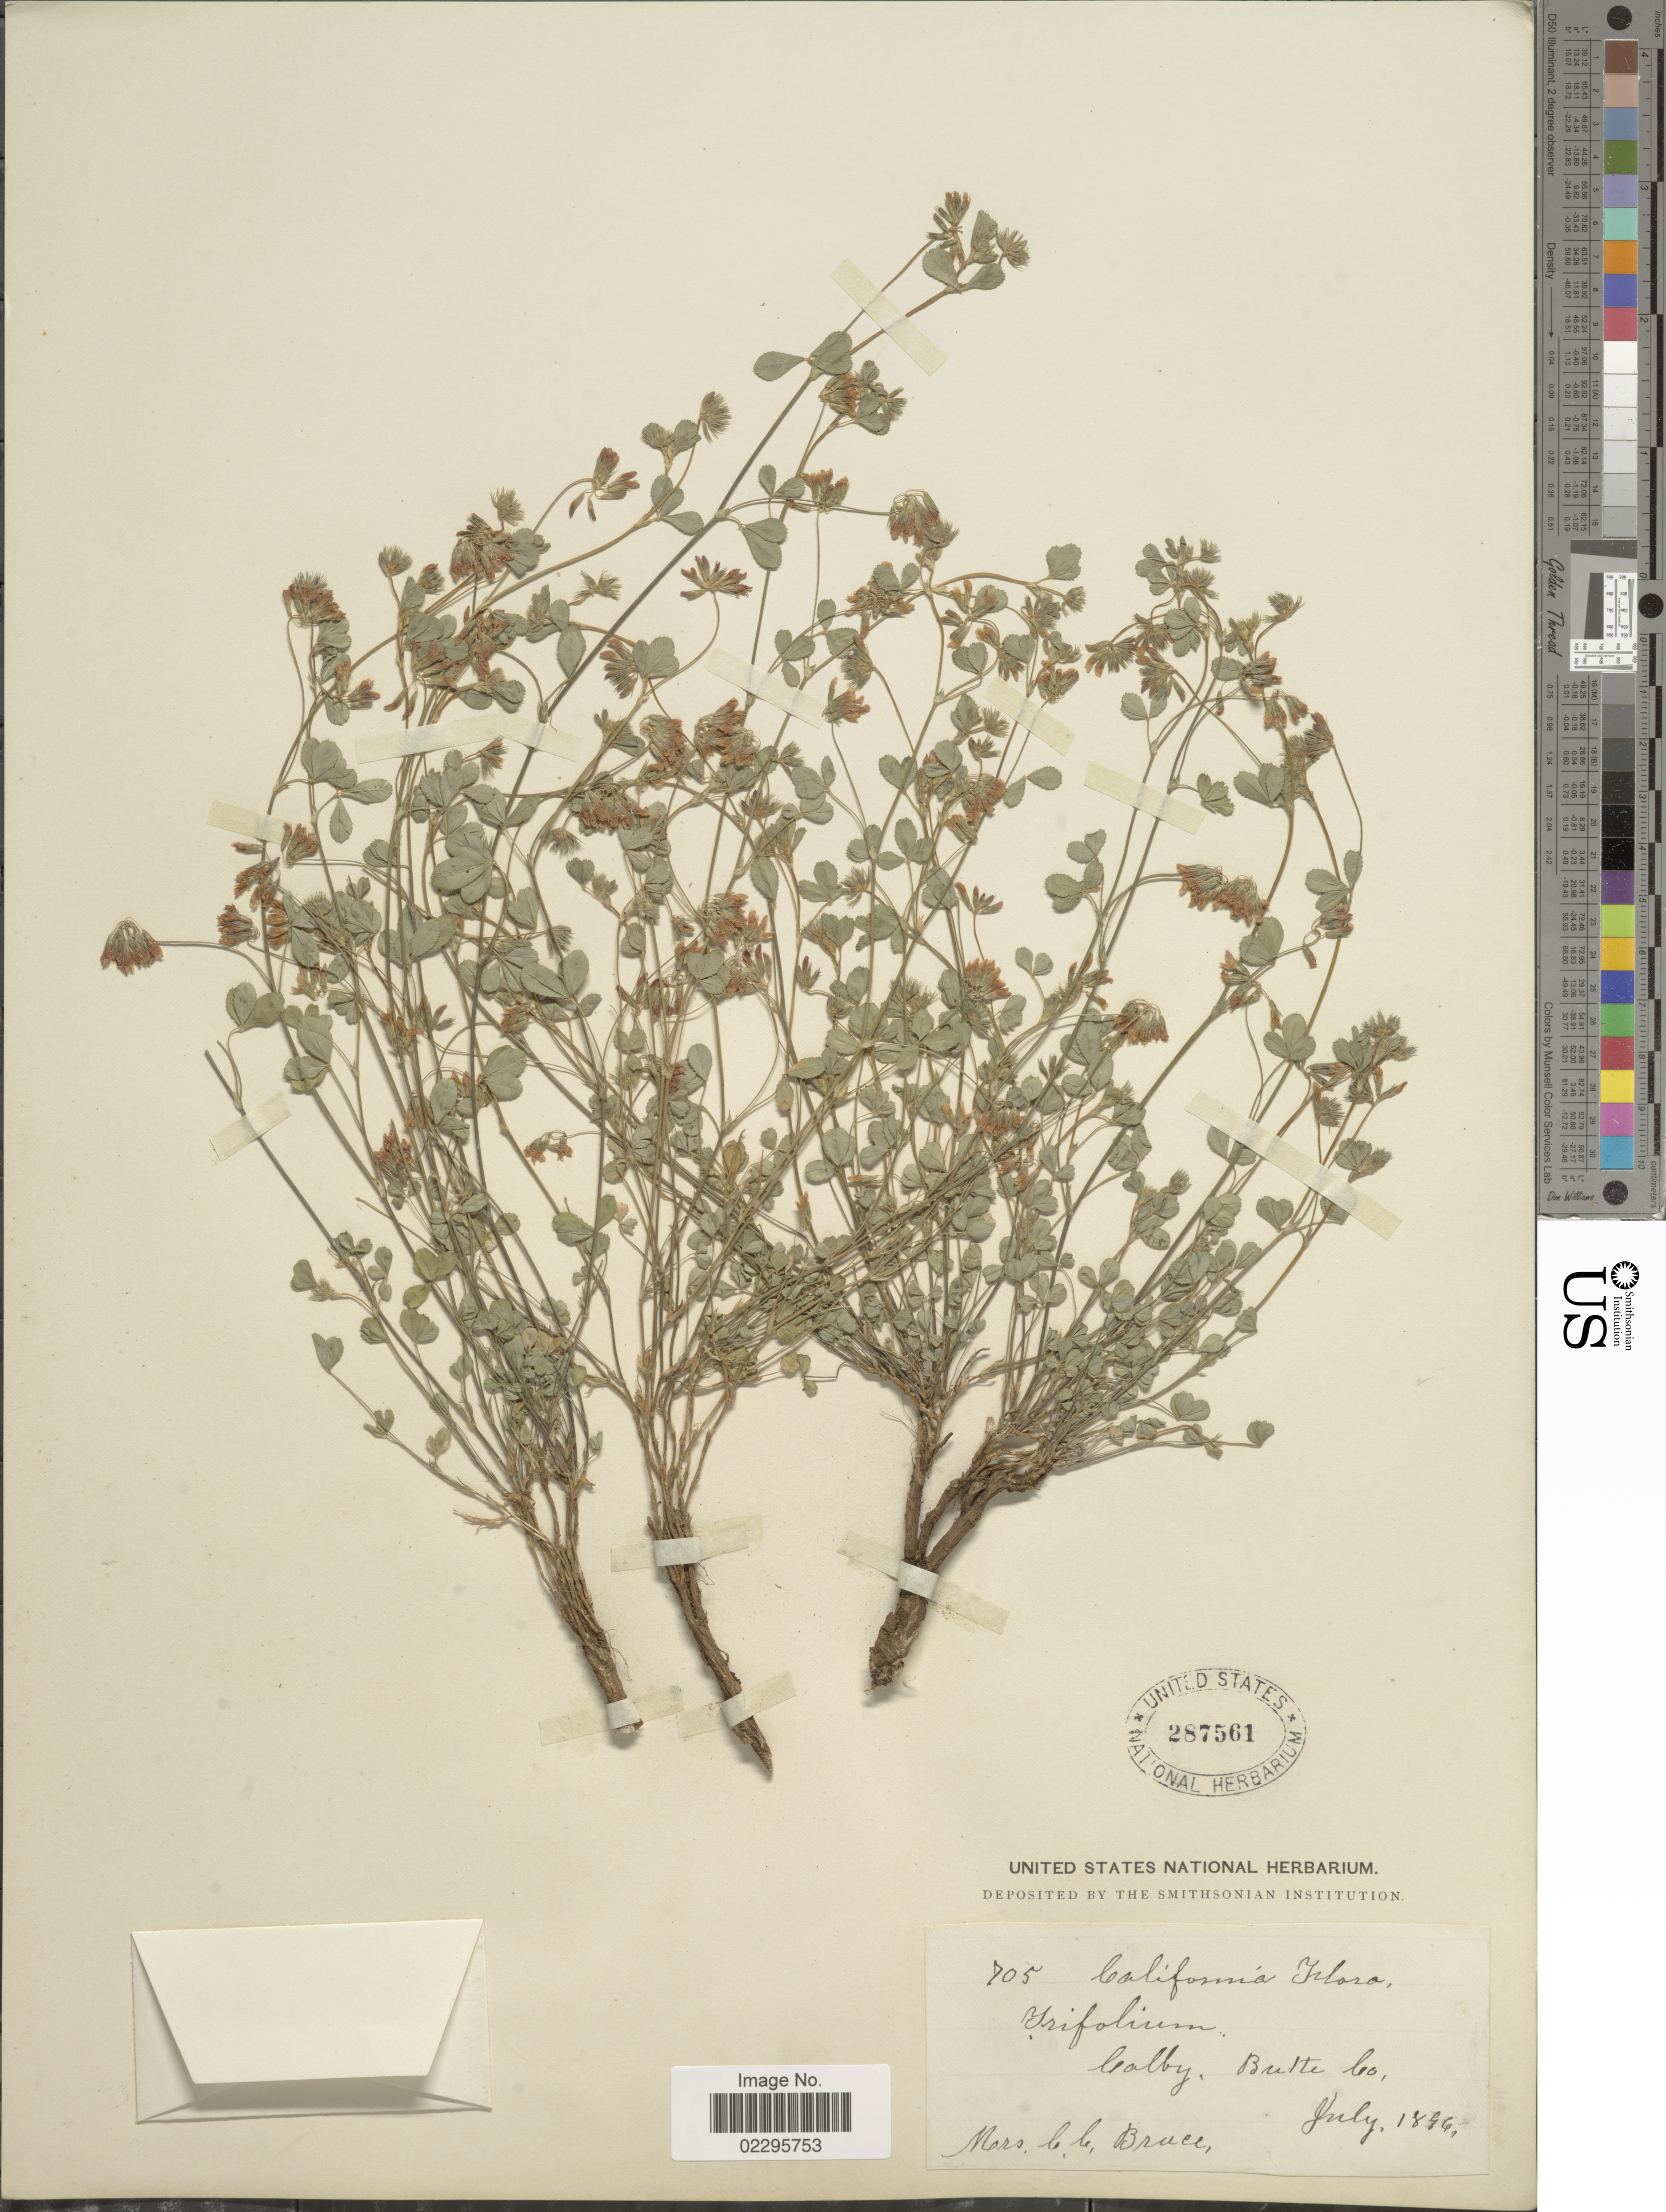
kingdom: Plantae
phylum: Tracheophyta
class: Magnoliopsida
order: Fabales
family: Fabaceae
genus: Trifolium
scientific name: Trifolium breweri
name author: S. Watson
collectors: C. Bruce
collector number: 705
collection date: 1896-01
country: United States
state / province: California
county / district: Butte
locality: Colby, Butte Co.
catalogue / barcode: US 287561